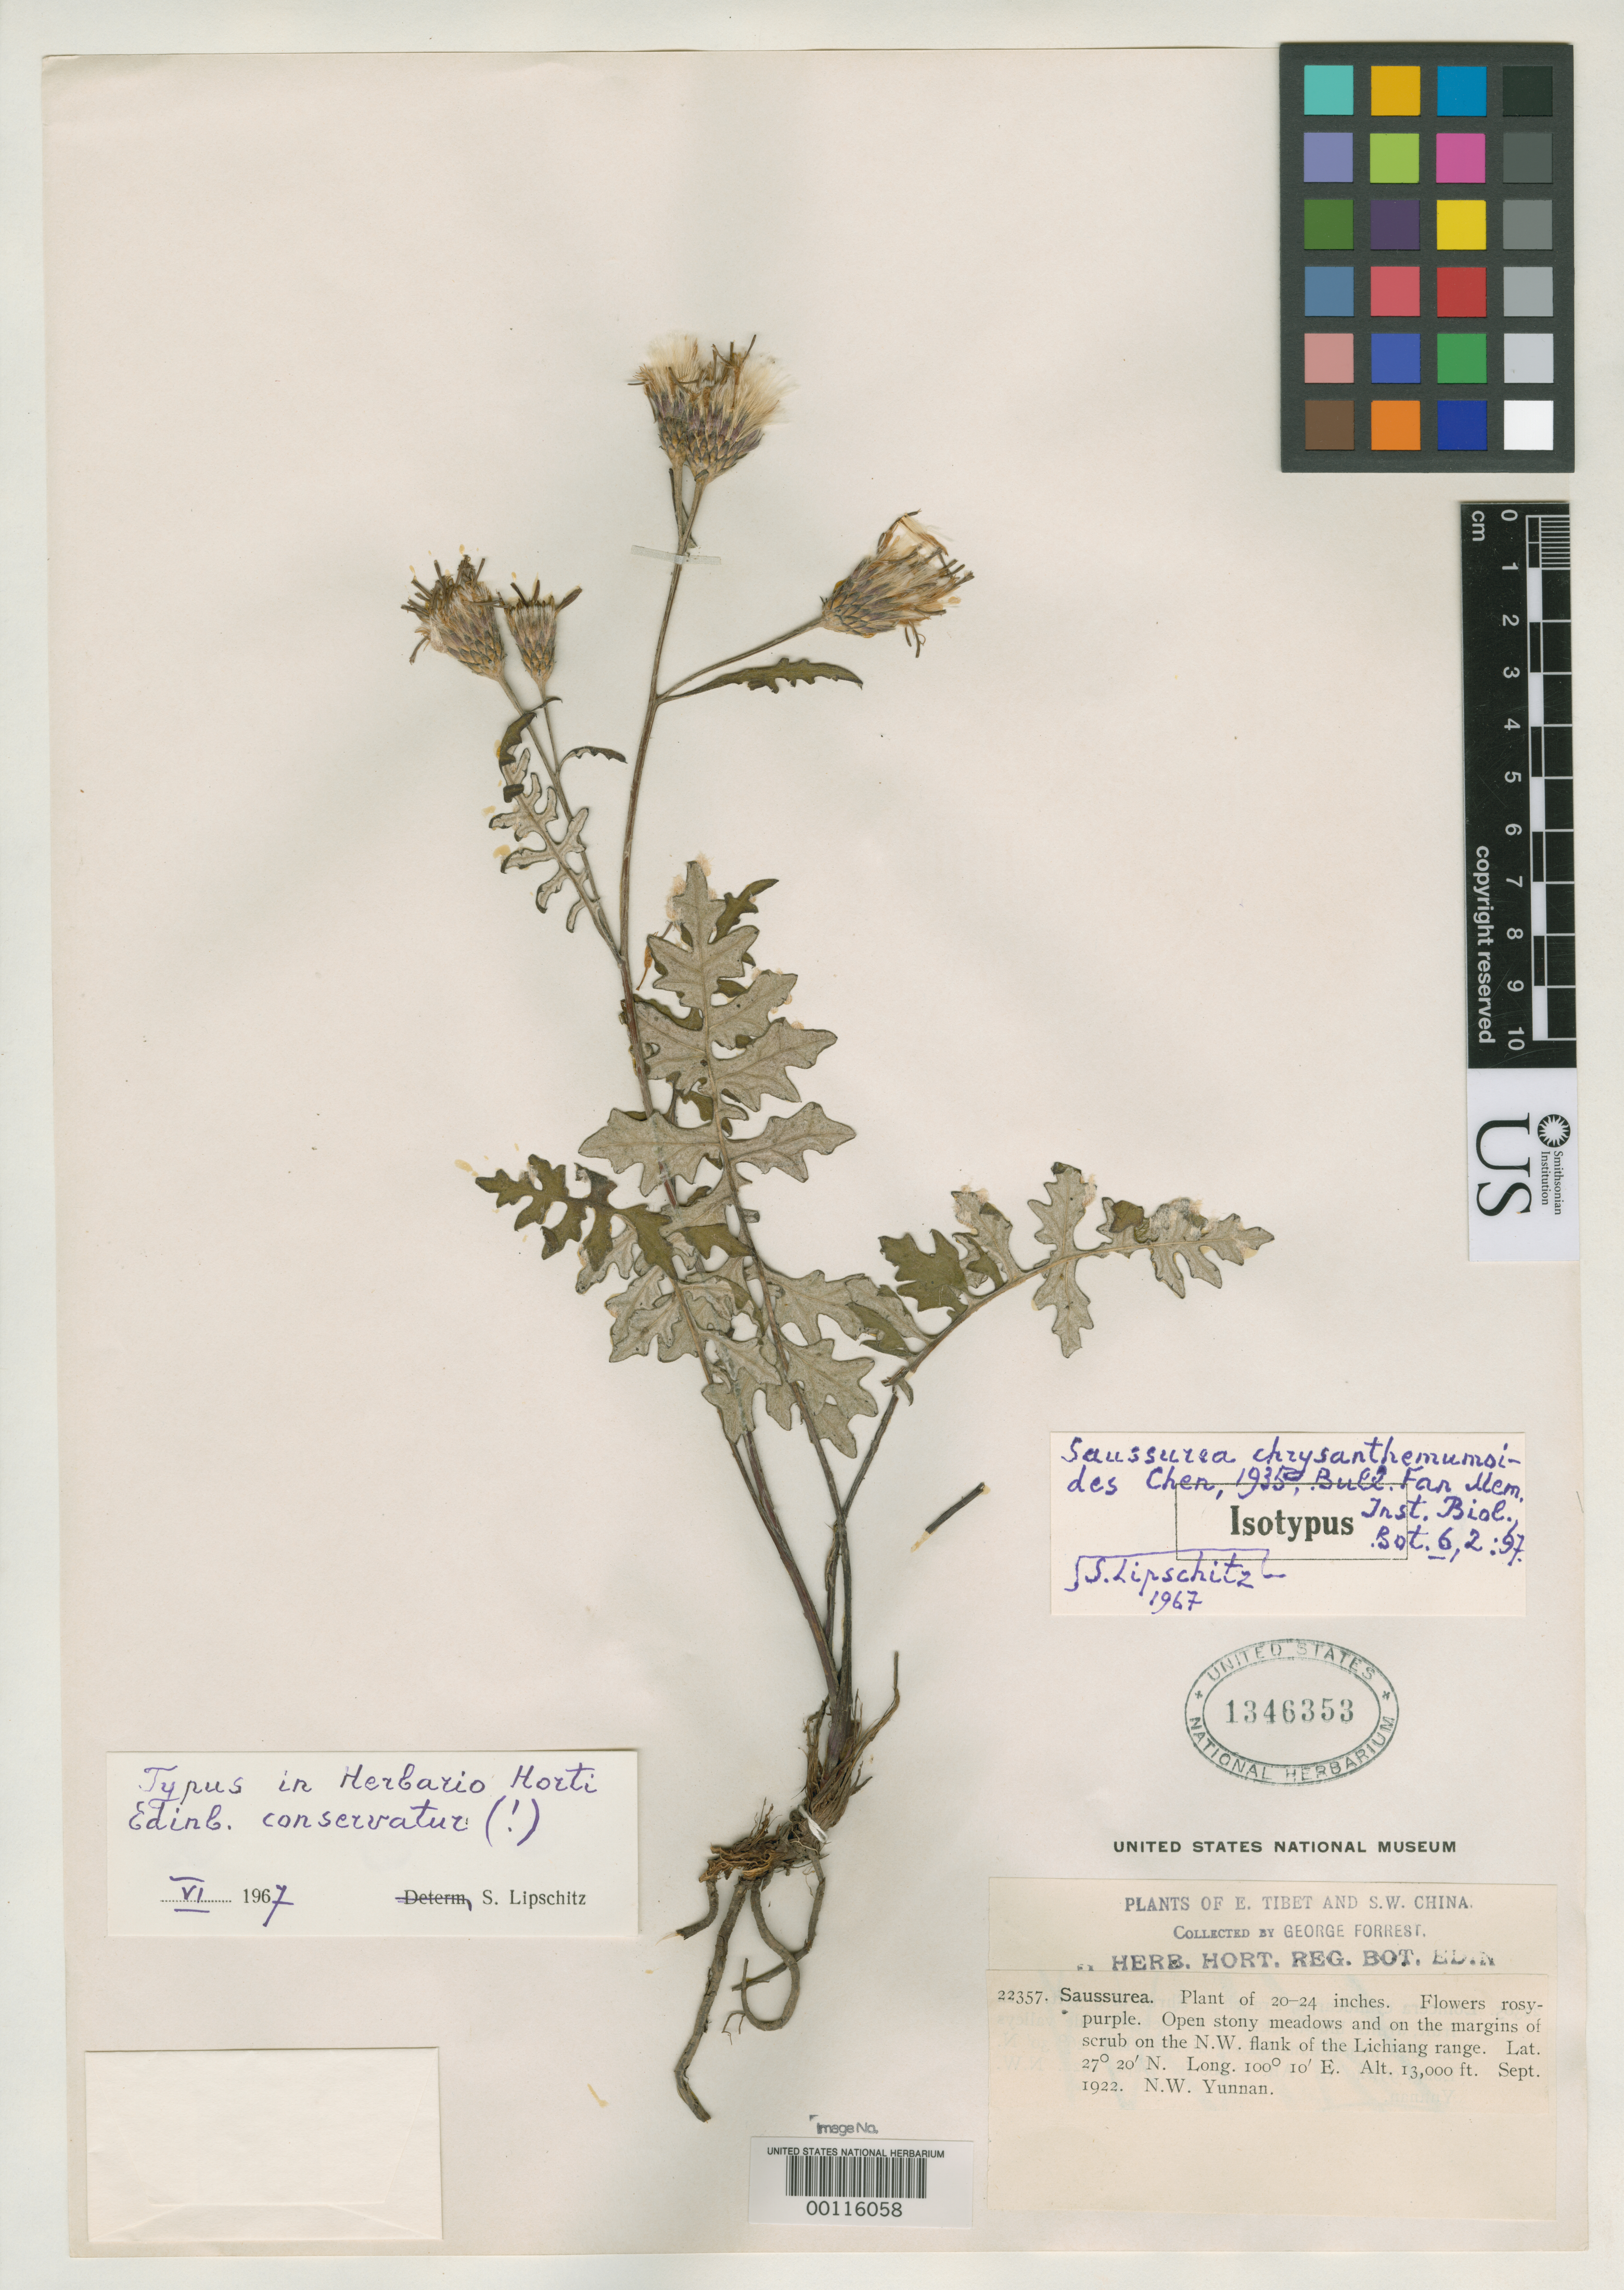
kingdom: Plantae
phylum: Tracheophyta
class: Magnoliopsida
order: Asterales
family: Asteraceae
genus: Saussurea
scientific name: Saussurea chrysanthemumoides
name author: F.H. Chen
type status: Isotype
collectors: G. Forrest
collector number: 22357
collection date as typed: Sep 1922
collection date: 1922-09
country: China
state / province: Yunnan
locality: Lichiang Mts.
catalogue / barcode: US 1346353